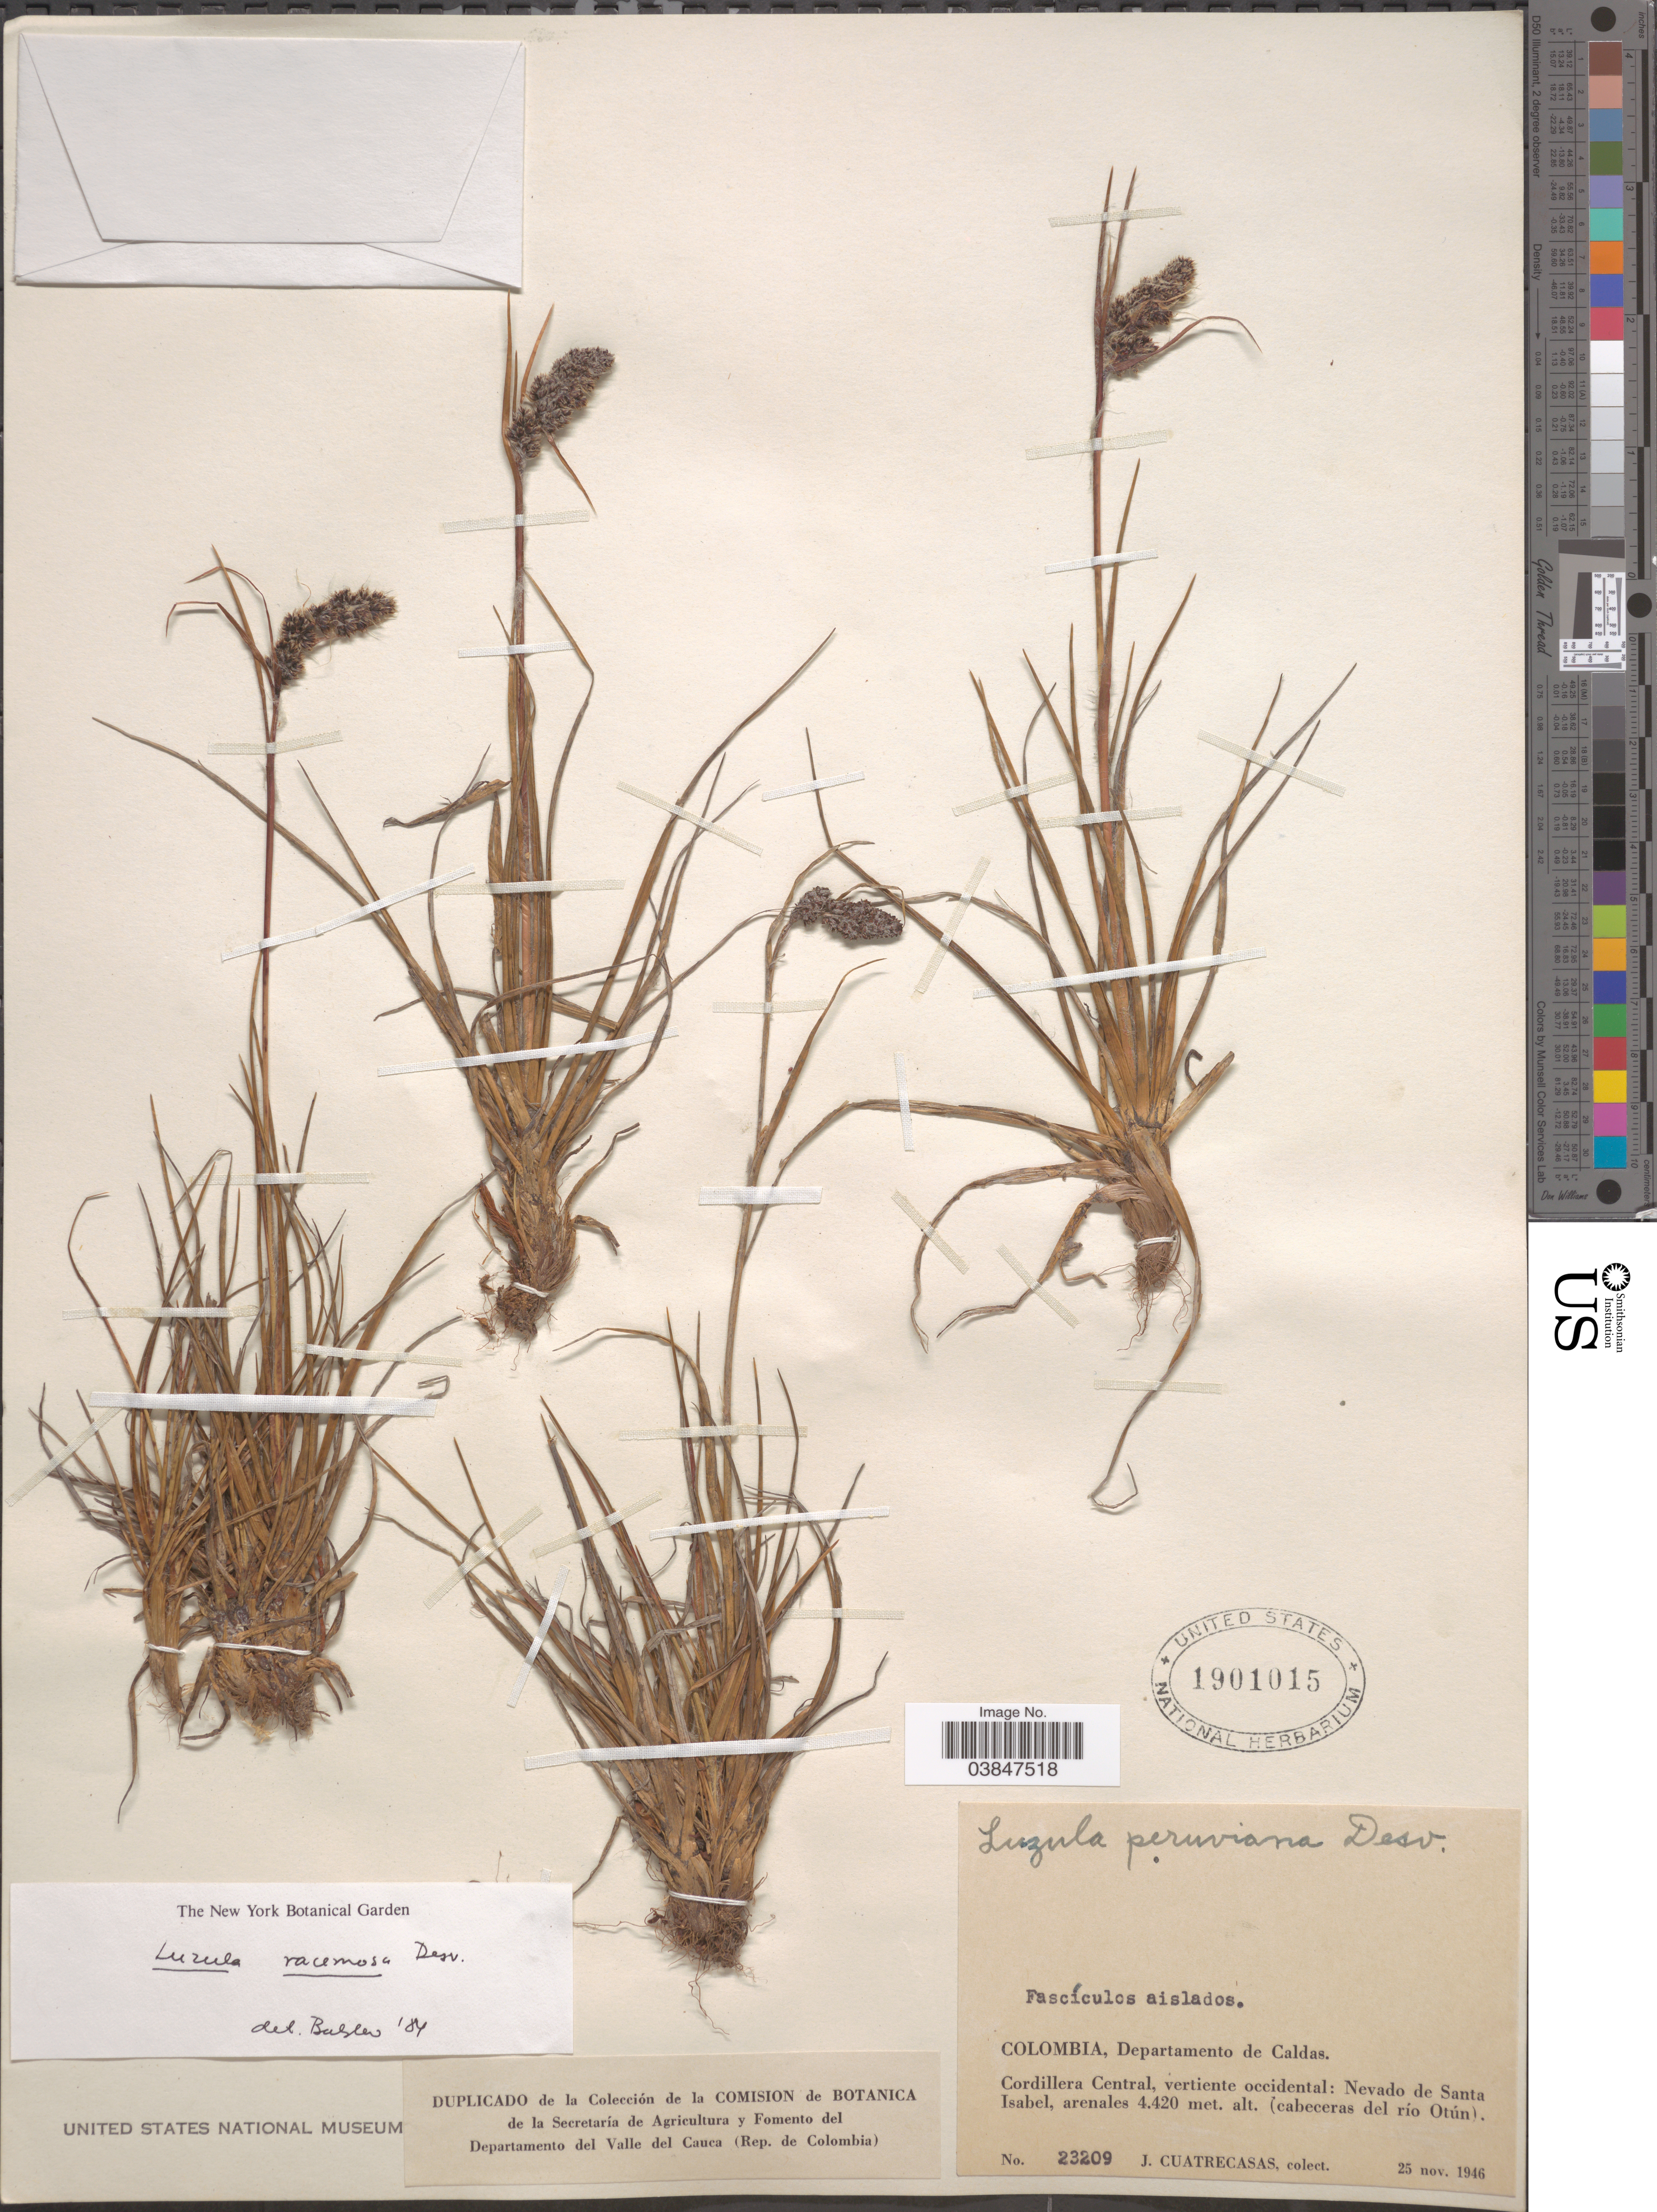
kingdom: Plantae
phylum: Tracheophyta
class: Liliopsida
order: Poales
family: Juncaceae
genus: Luzula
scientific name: Luzula racemosa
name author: Desv.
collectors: J. Cuatrecasas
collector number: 23209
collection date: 1946-11-25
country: Colombia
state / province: Caldas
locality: Departamento de Caldas. Cordillera Central, vertiente occidental: Nevado de Santa Isabel.(Cabeceras del río Otún).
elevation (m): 4420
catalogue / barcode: US 1901015